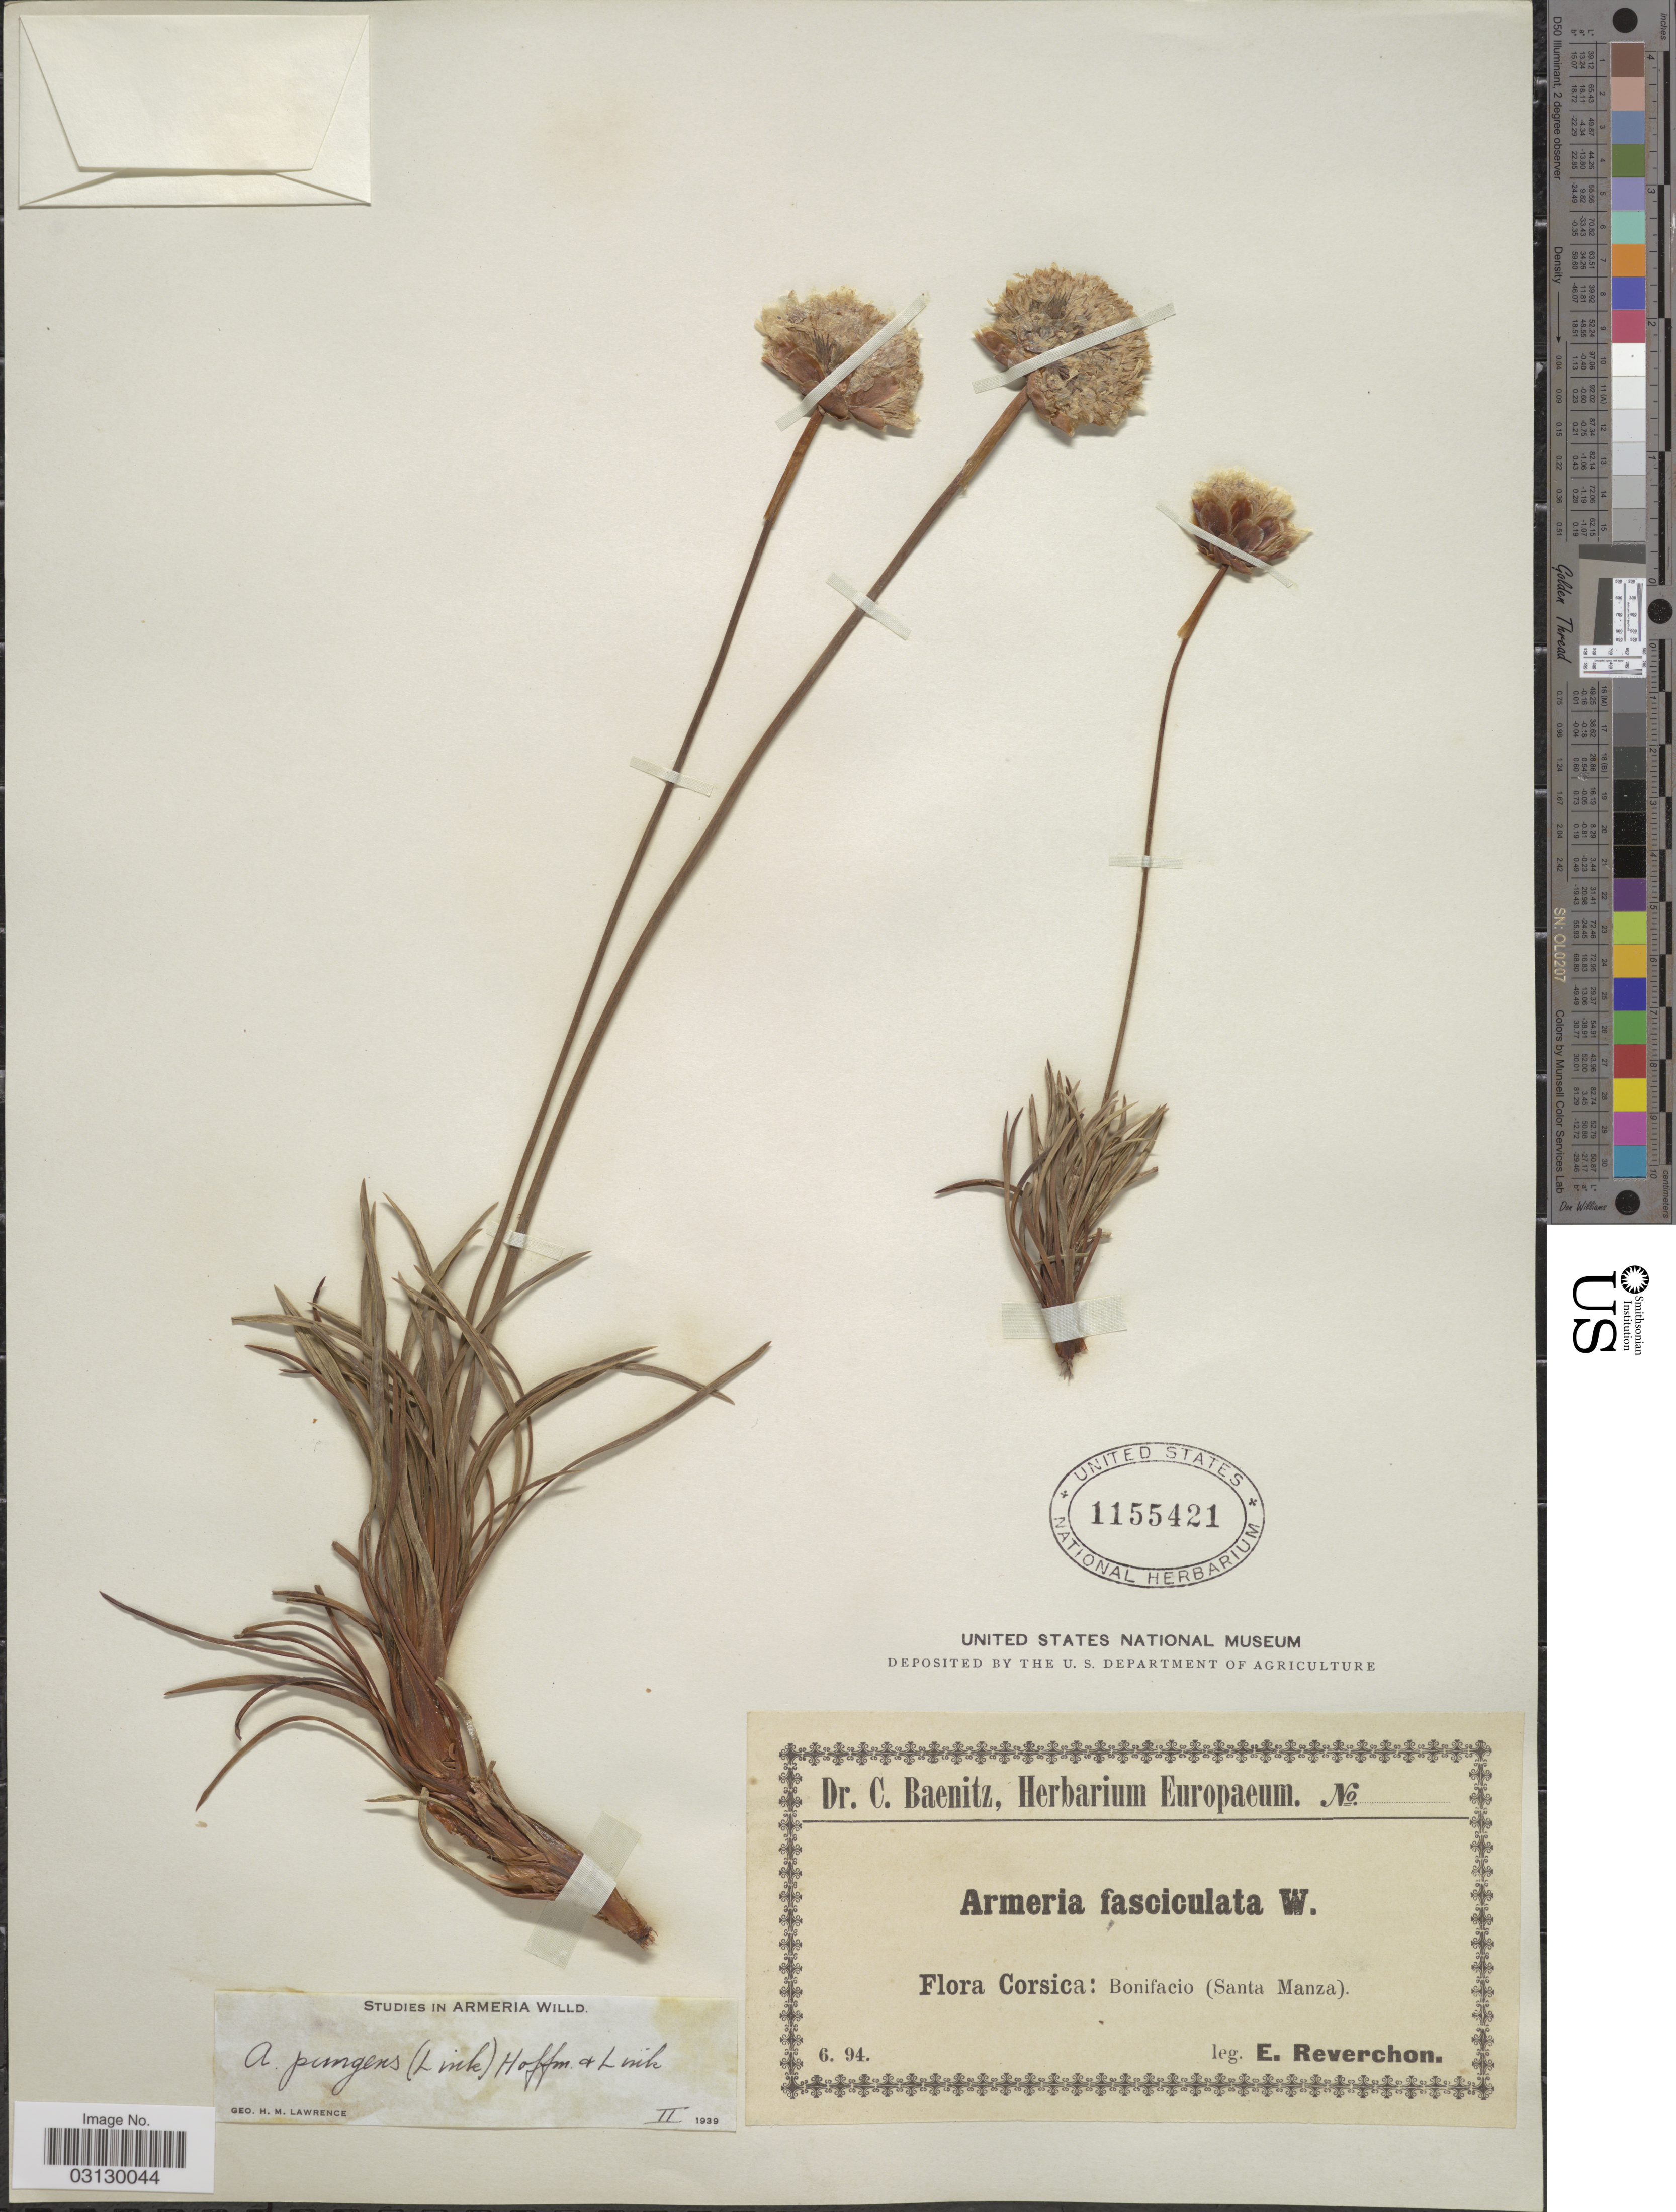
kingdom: Plantae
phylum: Tracheophyta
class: Magnoliopsida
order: Caryophyllales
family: Plumbaginaceae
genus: Armeria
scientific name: Armeria pungens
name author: (Link) Hoffmanns. & Link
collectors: E. Reverchon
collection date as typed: Transcribed d/m/y: /6/94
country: France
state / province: Corsica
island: Corse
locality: Bonifacio (Santa Manza).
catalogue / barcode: US 1155421